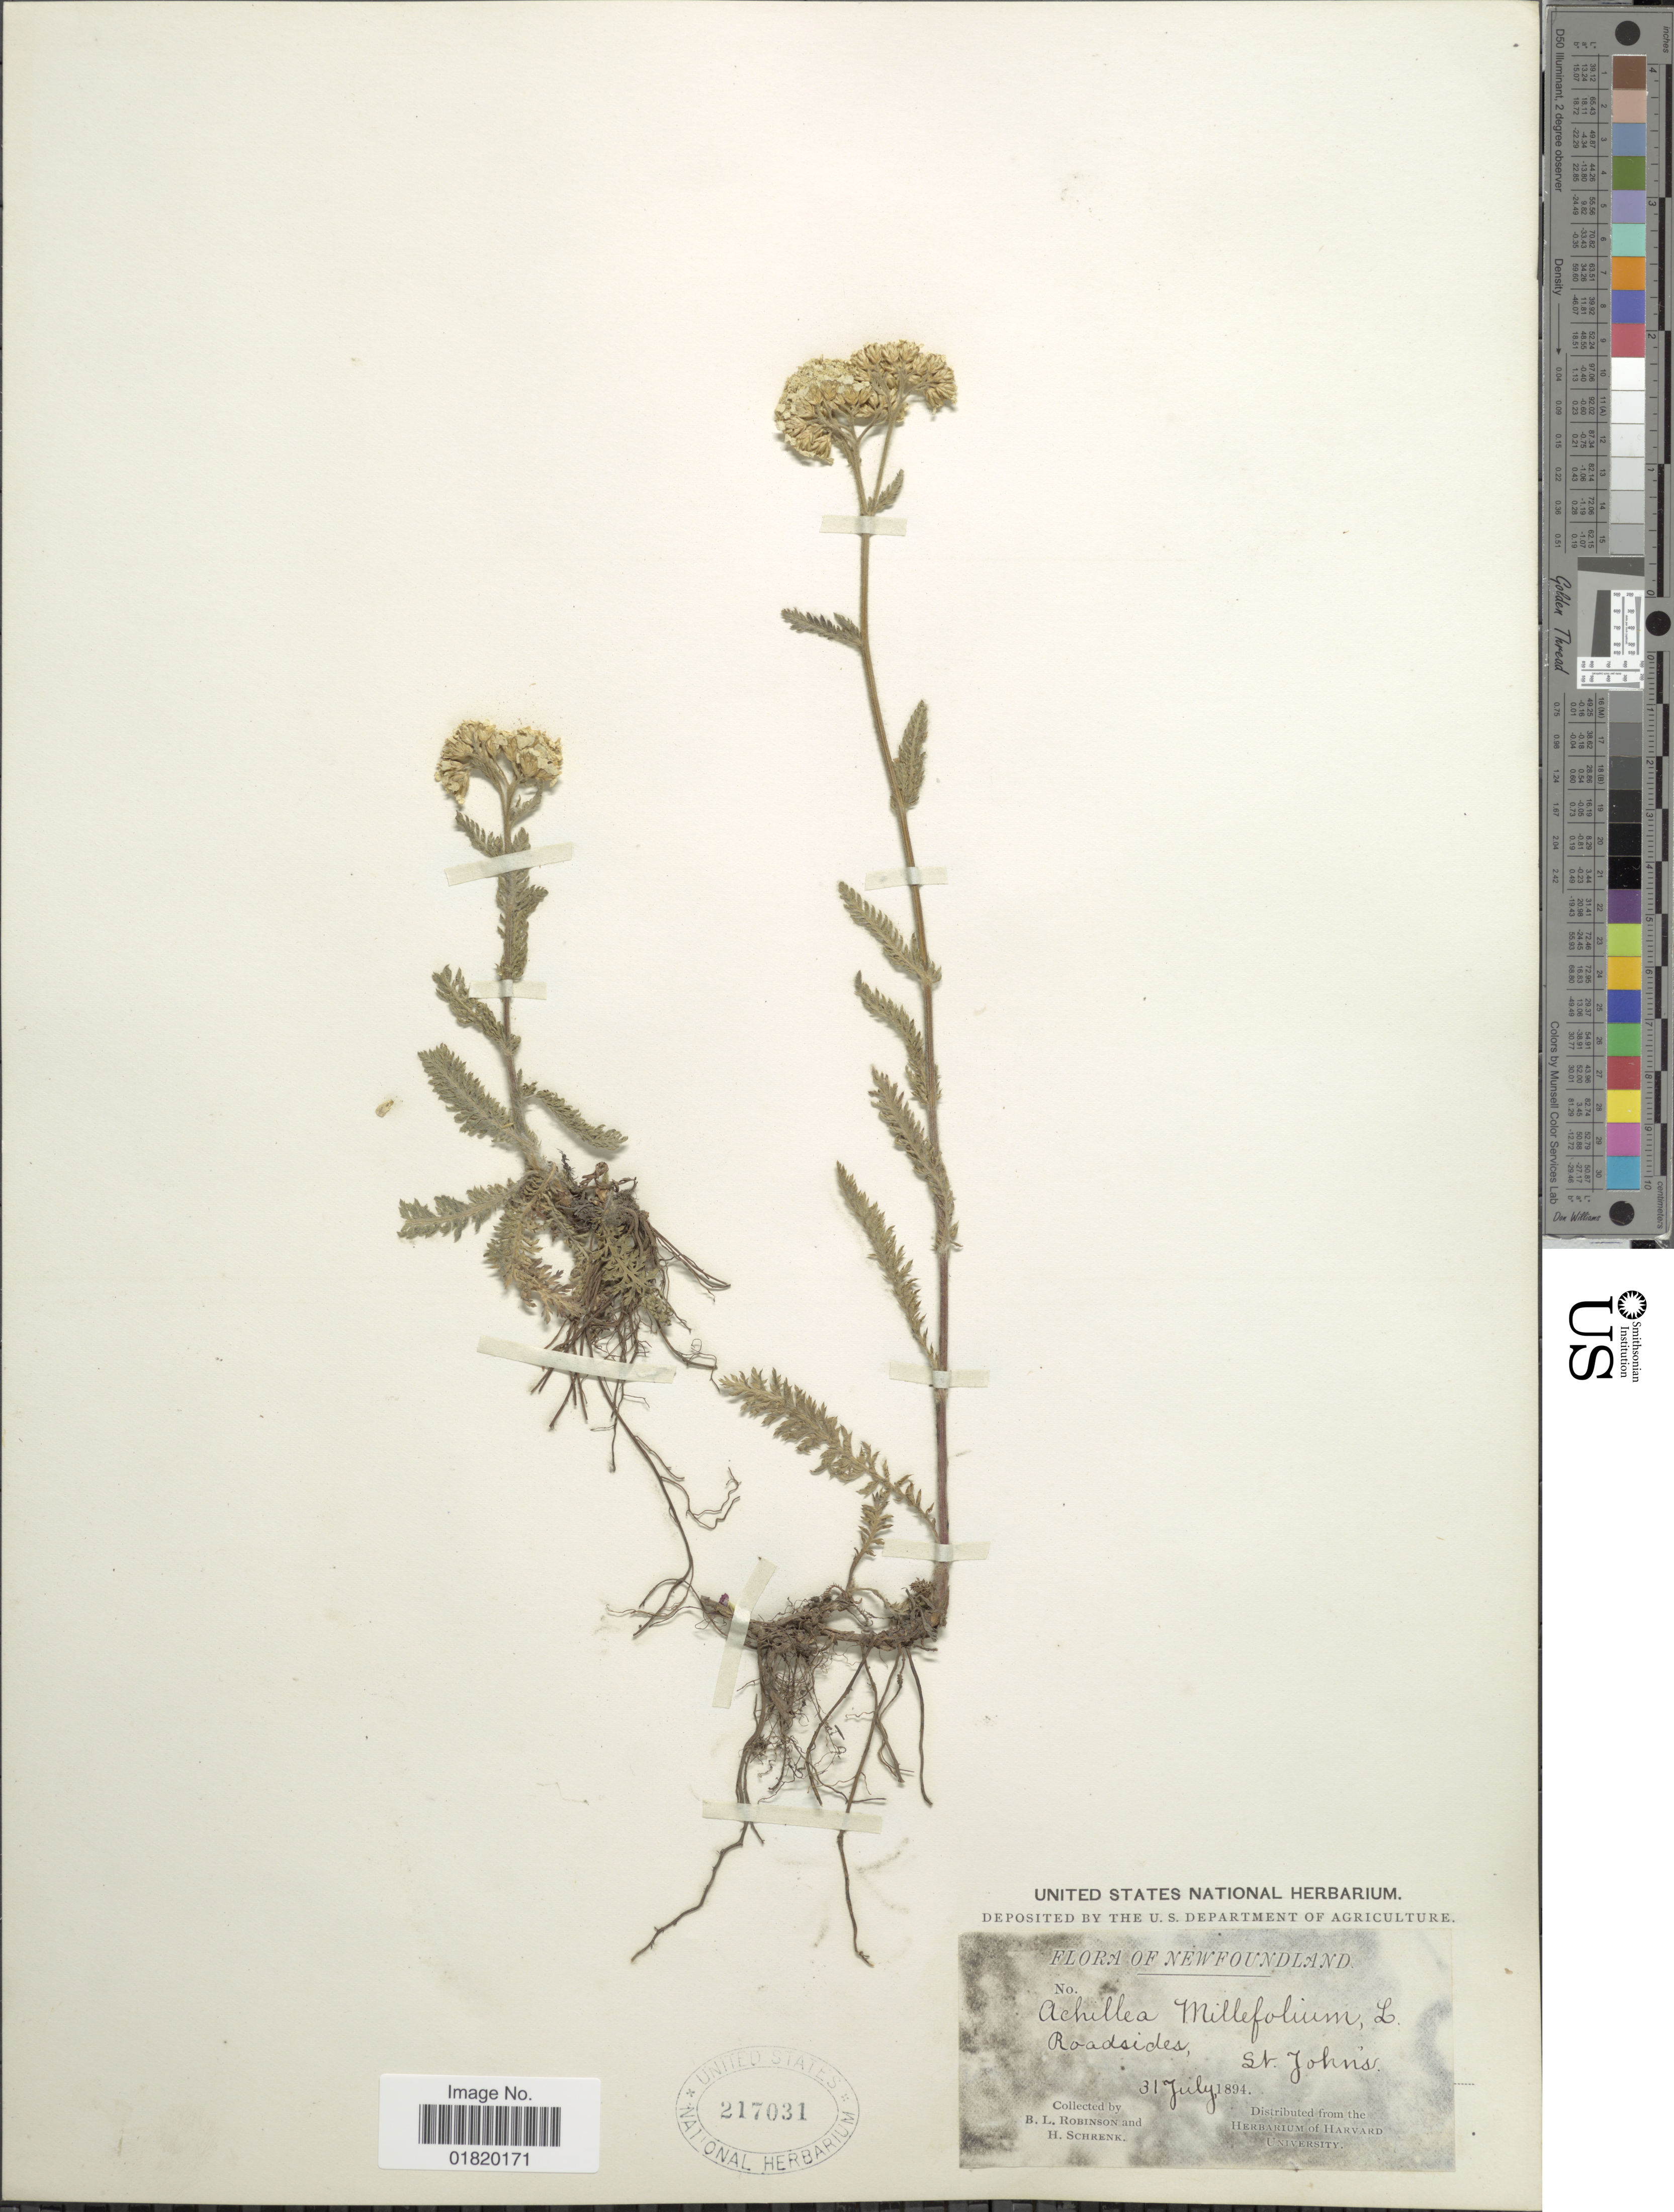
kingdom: Plantae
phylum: Tracheophyta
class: Magnoliopsida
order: Asterales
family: Asteraceae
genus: Achillea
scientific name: Achillea millefolium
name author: L.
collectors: B. L. Robinson & H. v. Schrenk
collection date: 1894-07-31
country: Canada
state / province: Newfoundland and Labrador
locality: St. John's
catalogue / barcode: US 217031